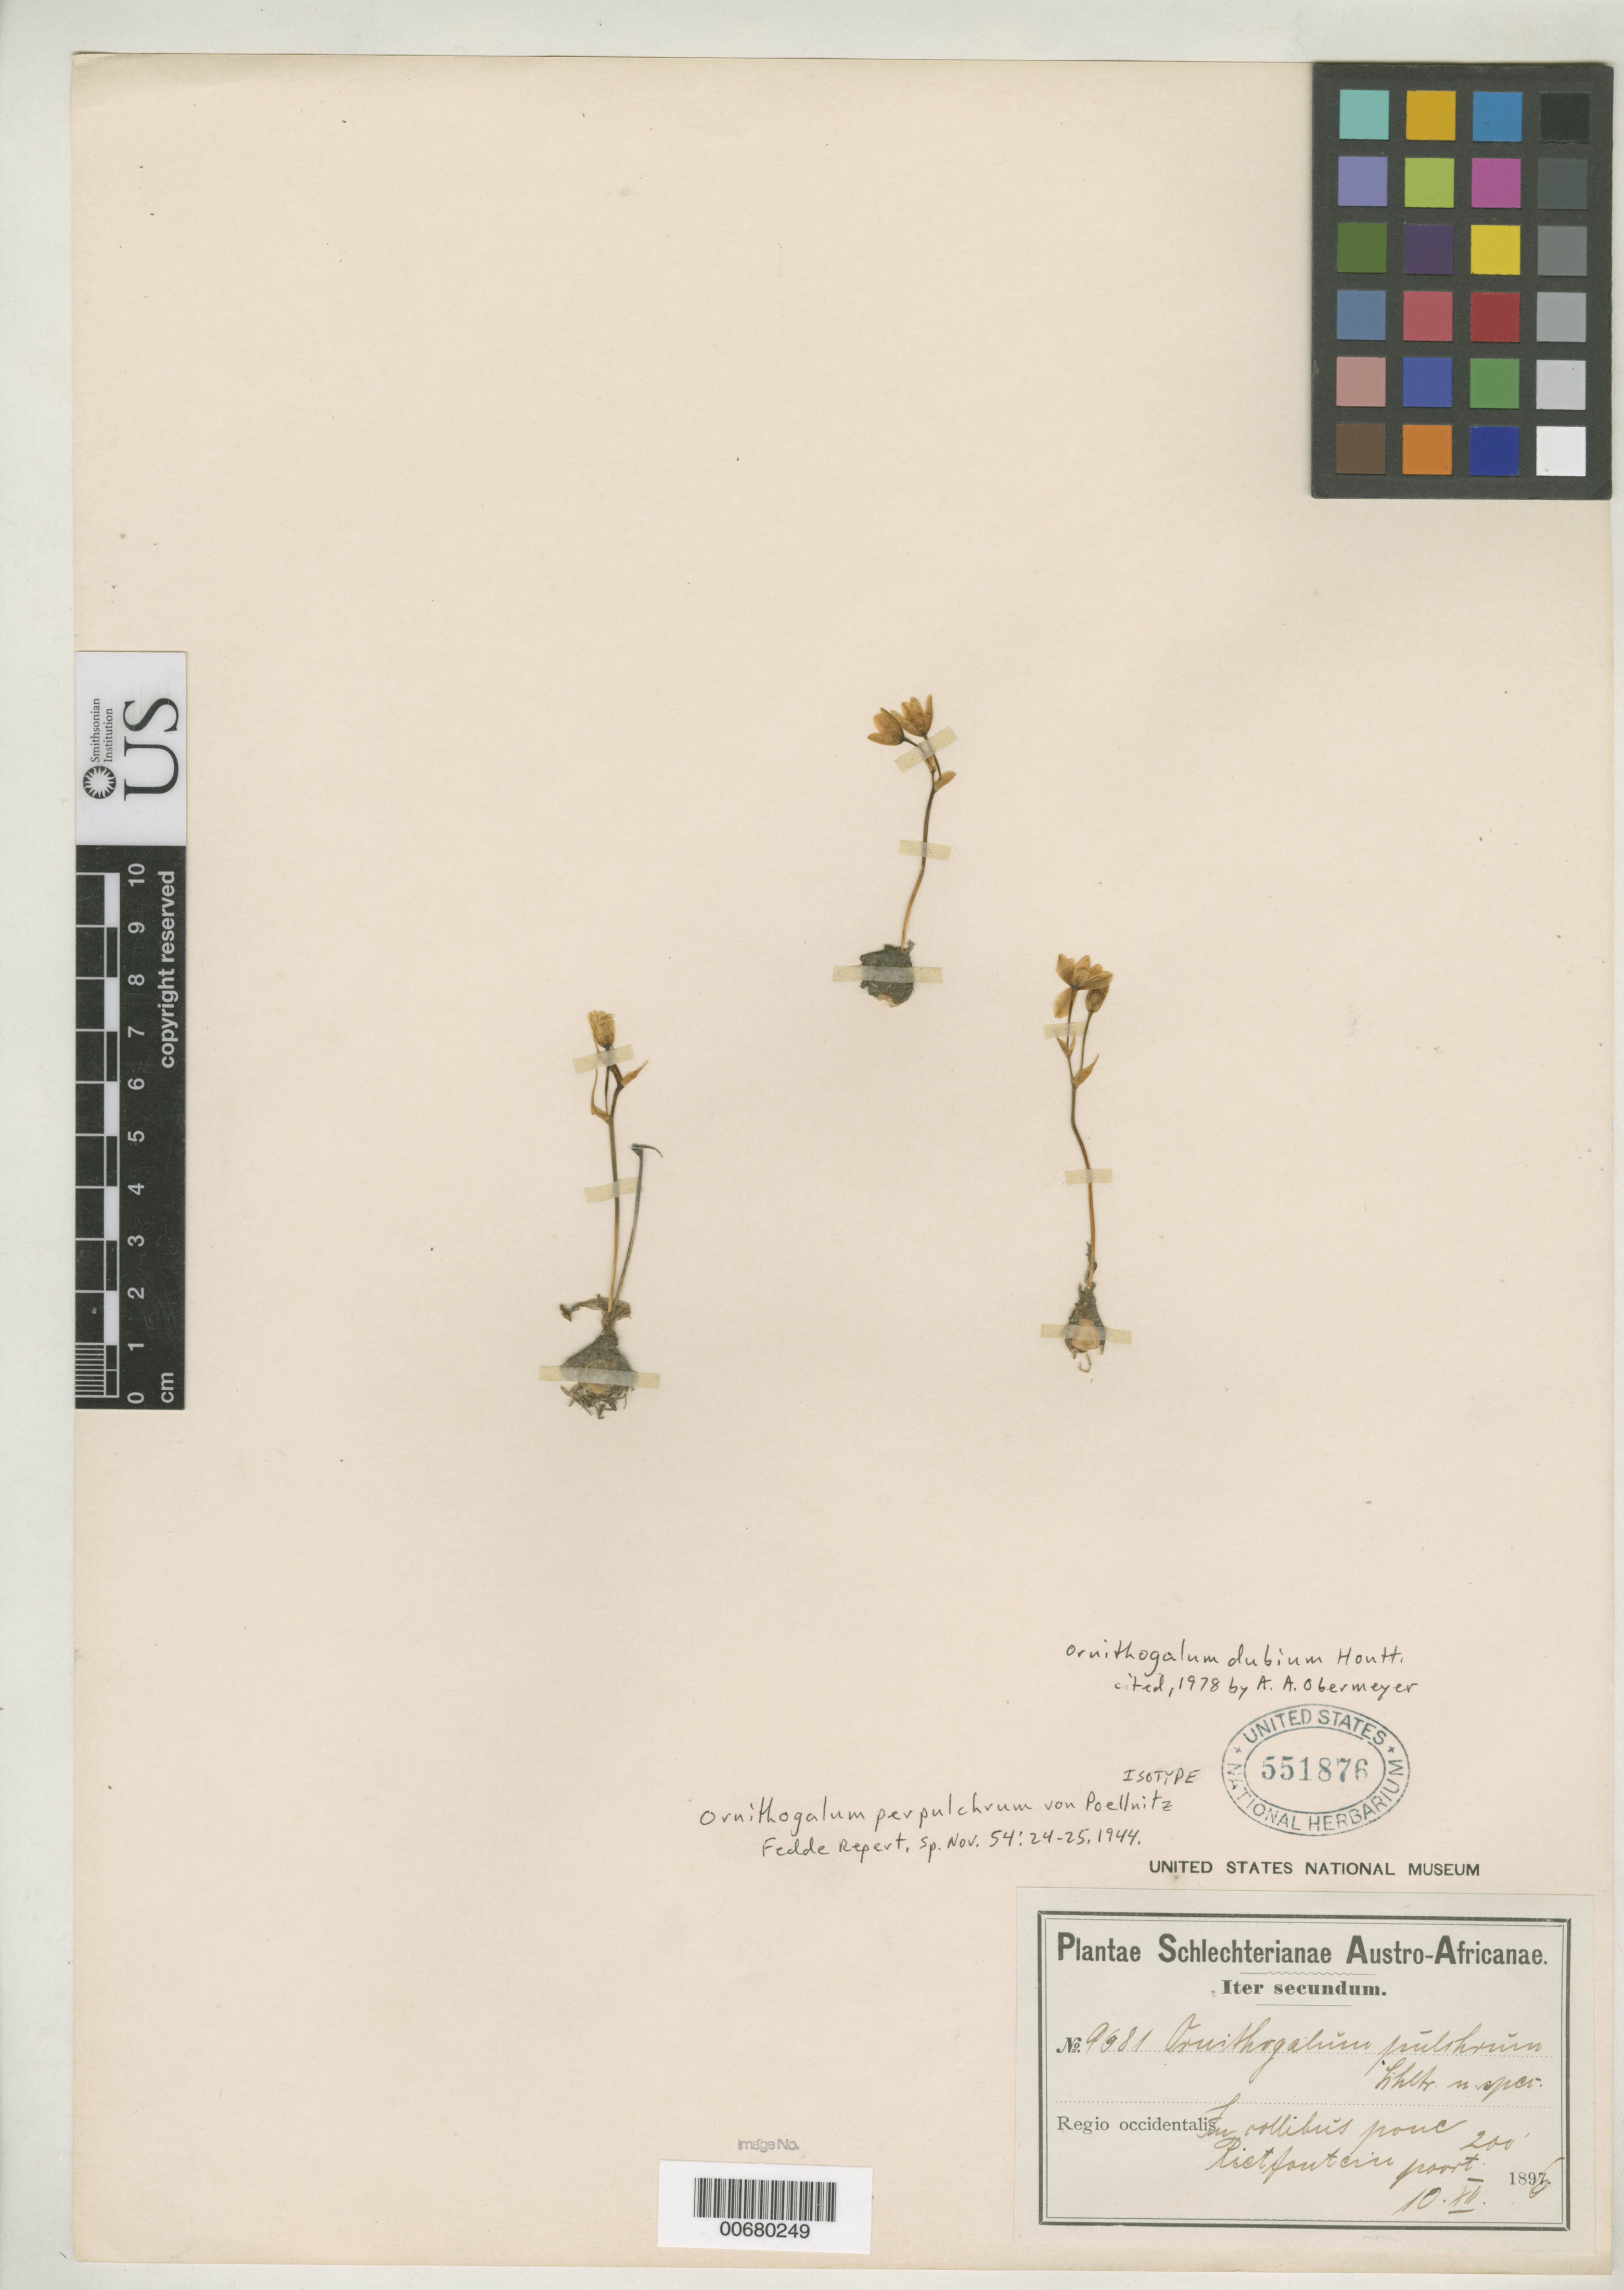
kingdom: Plantae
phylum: Tracheophyta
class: Liliopsida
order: Asparagales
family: Asparagaceae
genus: Ornithogalum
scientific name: Ornithogalum perpulchrum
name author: Poelln.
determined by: Obermeyer, Anna A.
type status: Isotype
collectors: F. R. R. Schlechter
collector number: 9681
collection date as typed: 10 Dec 1896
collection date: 1896-12-10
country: South Africa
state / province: Northern Cape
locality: Rietfonteinpoort.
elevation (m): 61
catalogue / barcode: US 551876